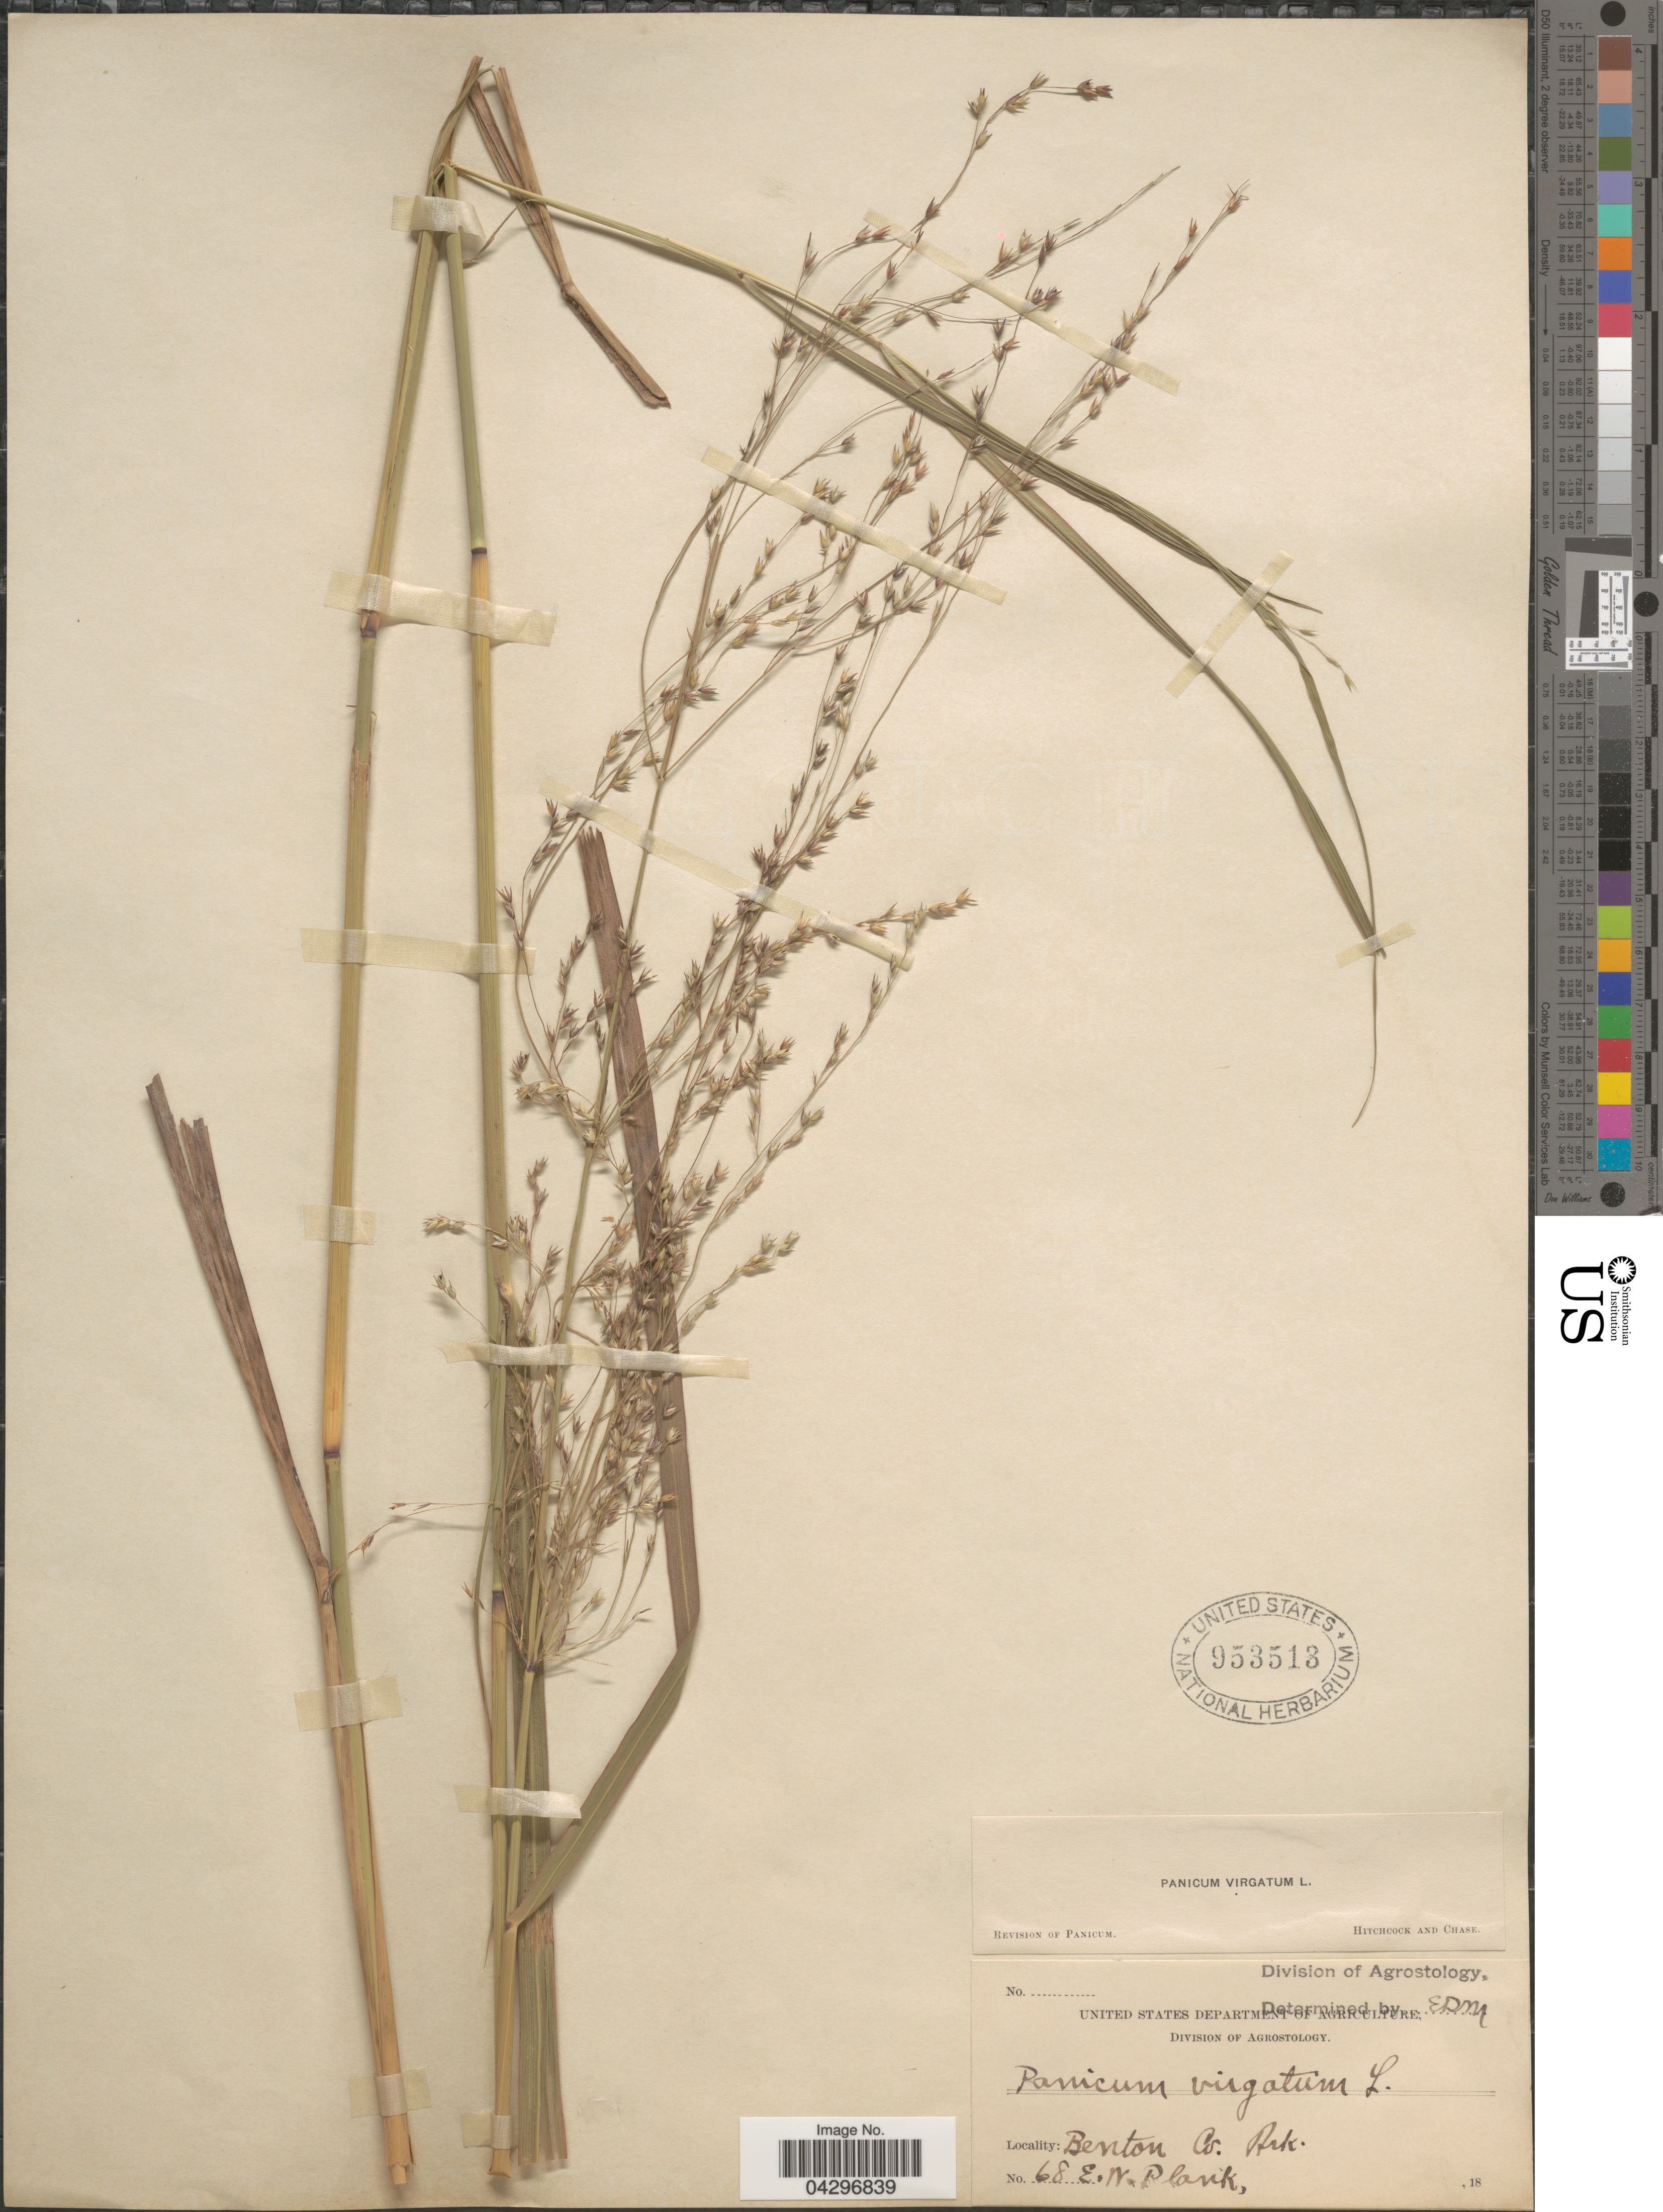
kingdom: Plantae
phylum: Tracheophyta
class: Liliopsida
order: Poales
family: Poaceae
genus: Panicum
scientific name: Panicum virgatum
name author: L.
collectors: E. Plank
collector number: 68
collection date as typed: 18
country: United States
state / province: Arkansas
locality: Benton Co.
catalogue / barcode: US 953513